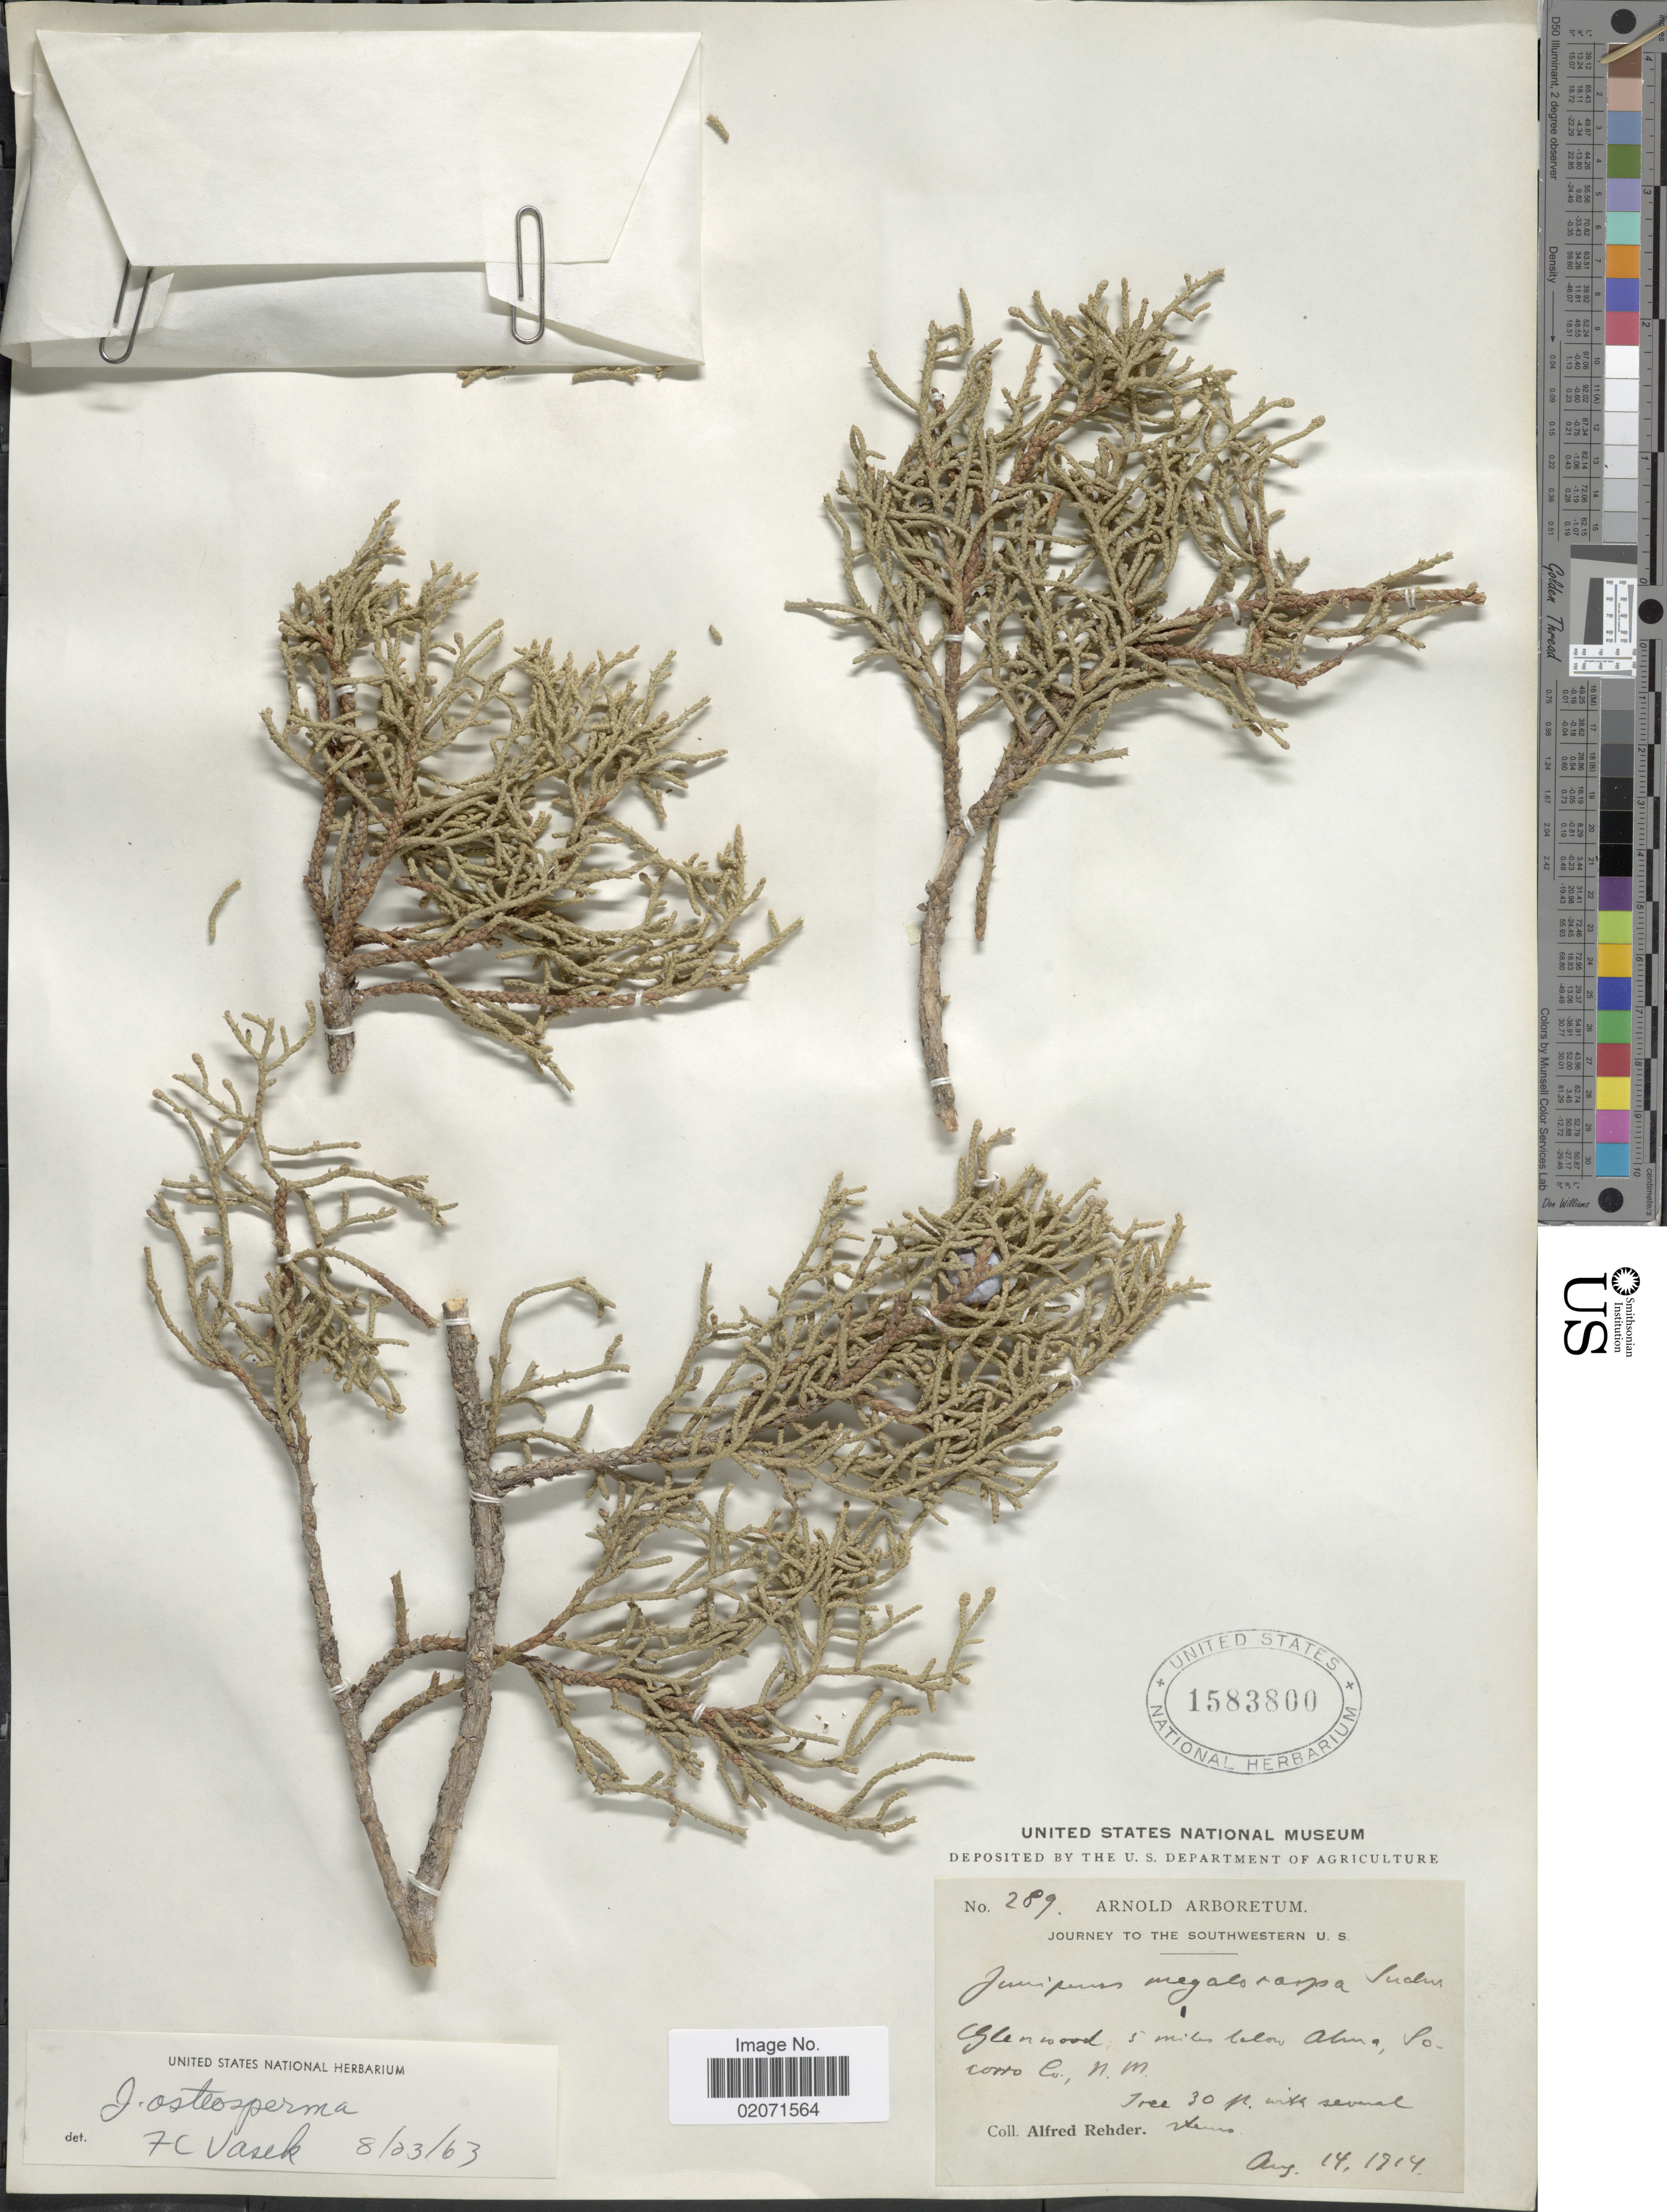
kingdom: Plantae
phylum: Tracheophyta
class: Pinopsida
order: Pinales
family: Cupressaceae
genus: Juniperus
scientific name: Juniperus osteosperma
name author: (Torr.) Little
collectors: A. Rehder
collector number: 289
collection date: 1914-08-14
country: United States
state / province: New Mexico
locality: Glenwood, 5 miles below Alma, Socorro Co.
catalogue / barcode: US 1583800